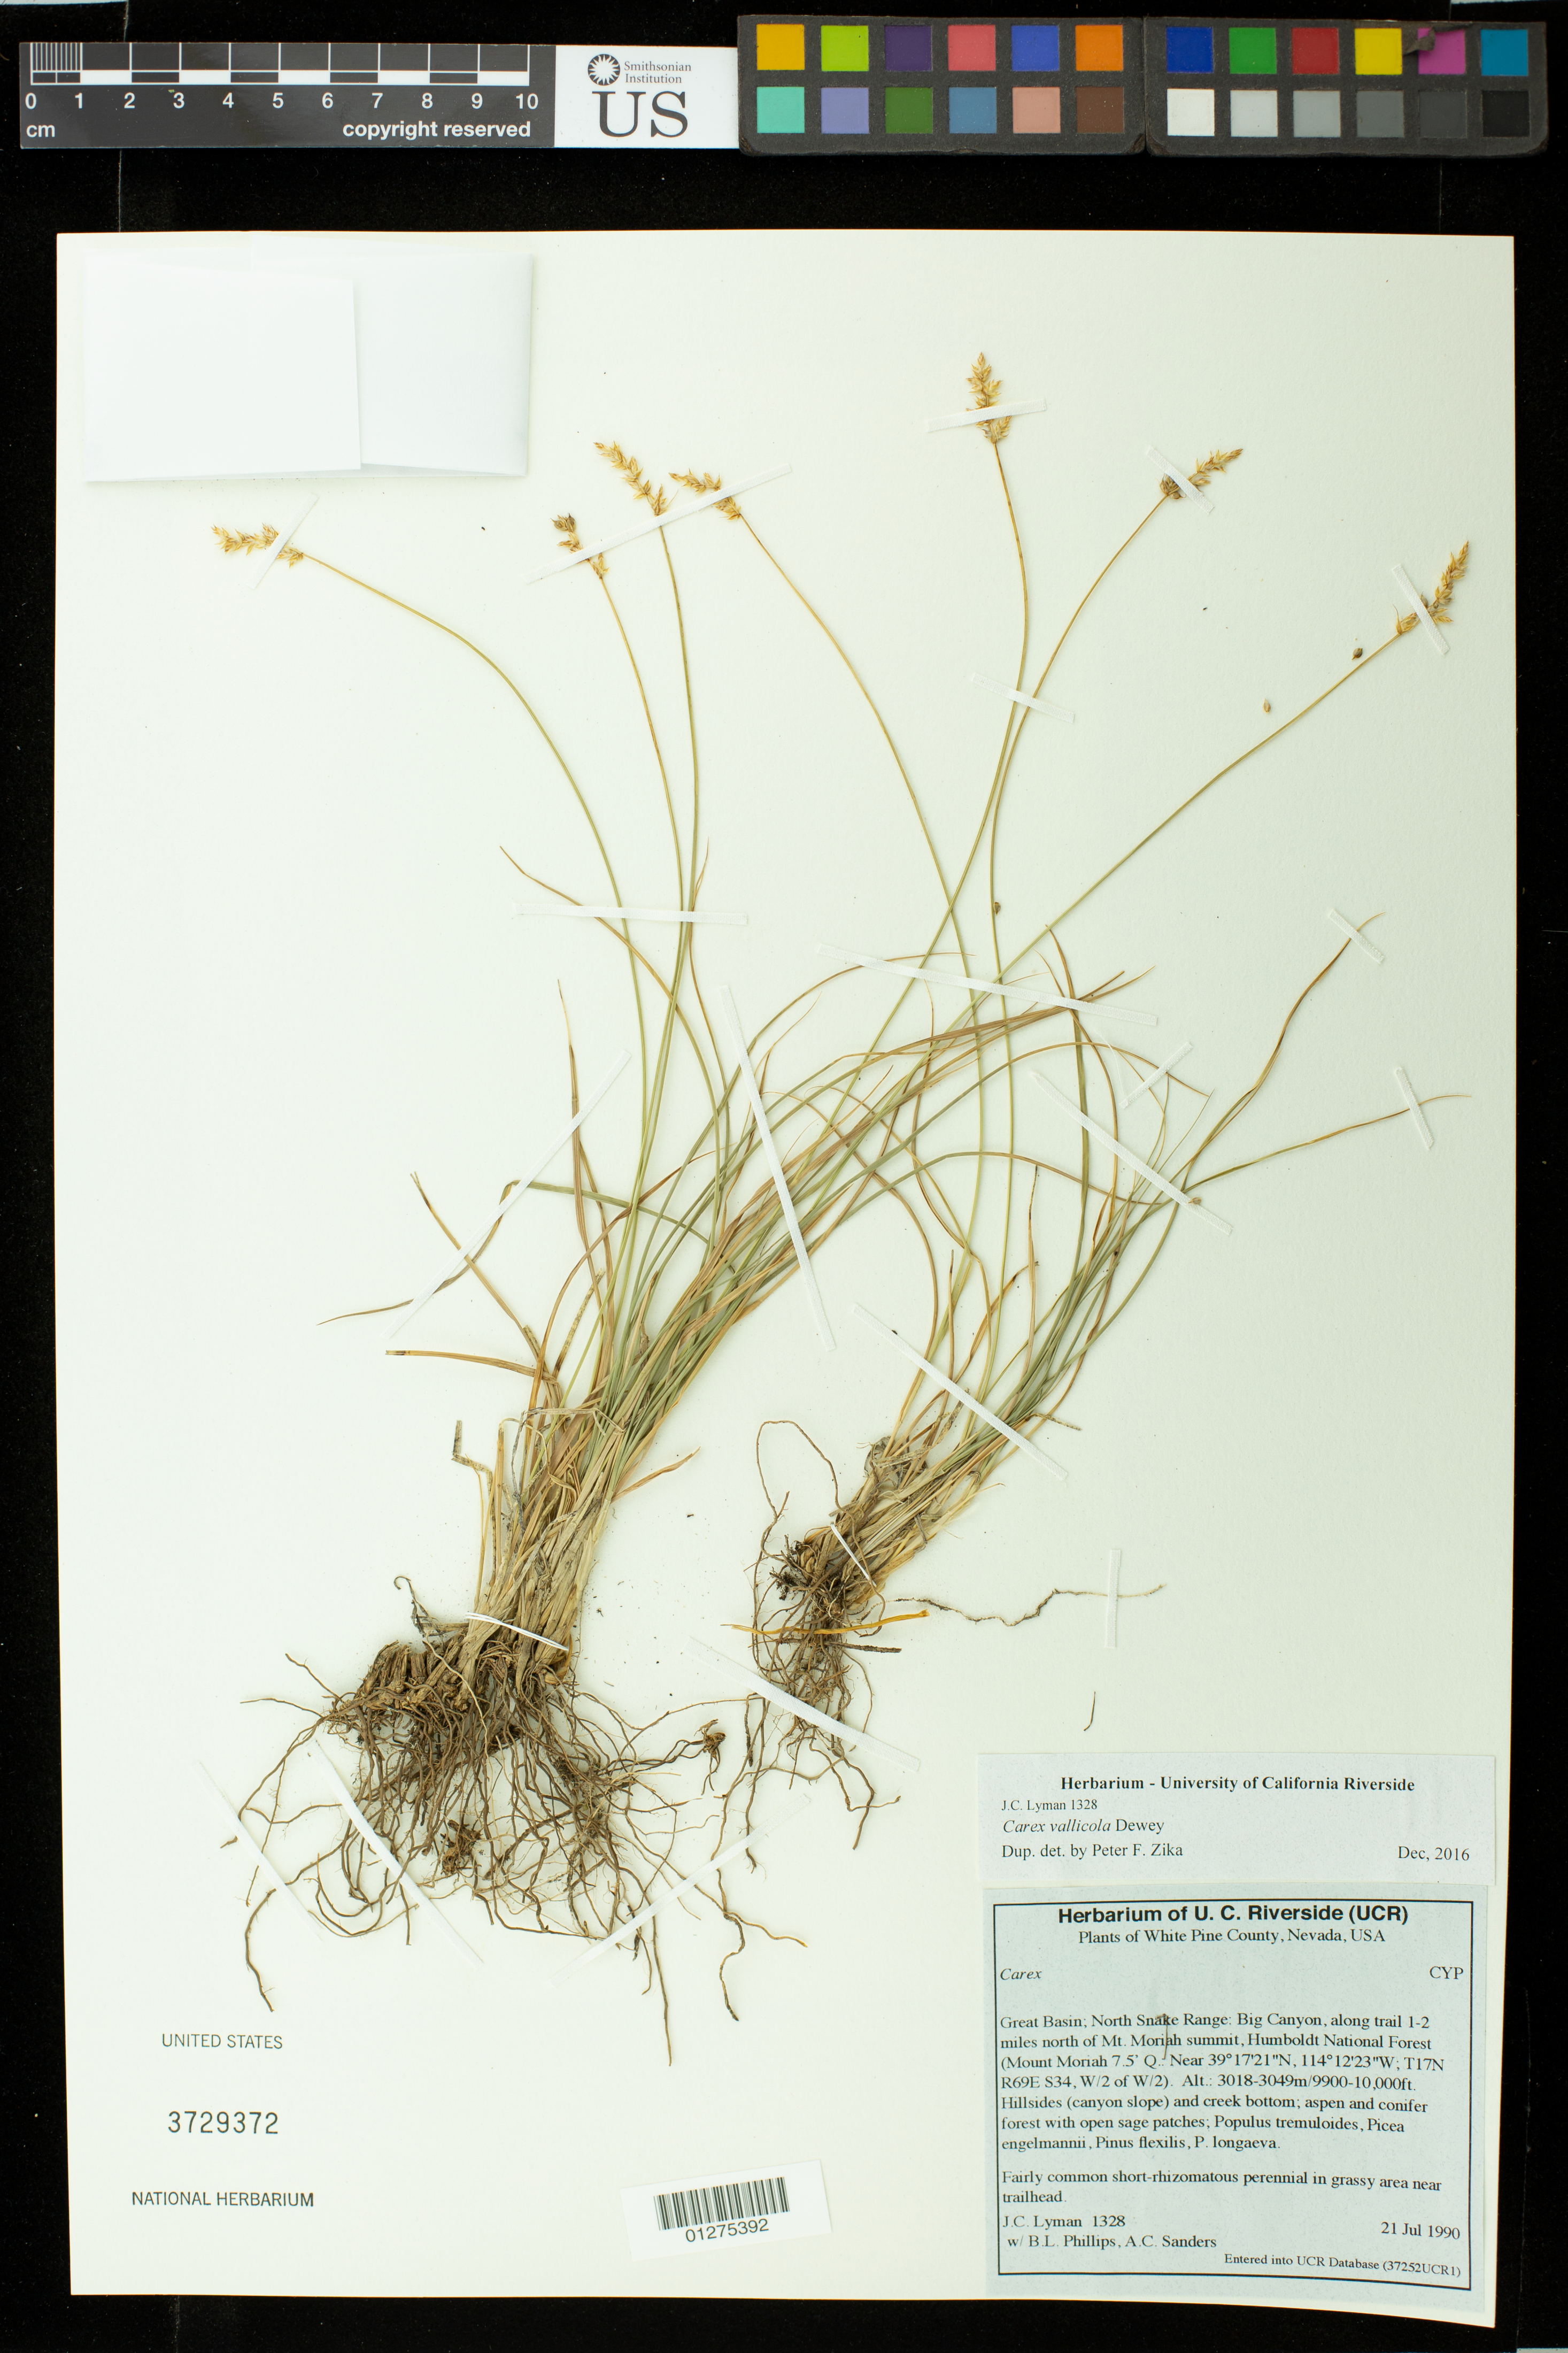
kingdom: Plantae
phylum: Tracheophyta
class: Liliopsida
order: Poales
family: Cyperaceae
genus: Carex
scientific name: Carex vallicola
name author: Dewey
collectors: J. Lyman, B. L. Phillips & A. Sanders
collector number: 21 jun 1990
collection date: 1990-07-21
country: United States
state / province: Nevada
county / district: White Pine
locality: Great basin; North Snake Range: Big Canyon, along trail 1-2 miles north of Mt.Moriah summit, Humboldt National Forest ( mount Moriah 7.5')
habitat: Hillsides (canyon slope) and creek bottom; aspem amd cmofer forest with open safe patches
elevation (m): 3018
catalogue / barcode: US 3729372